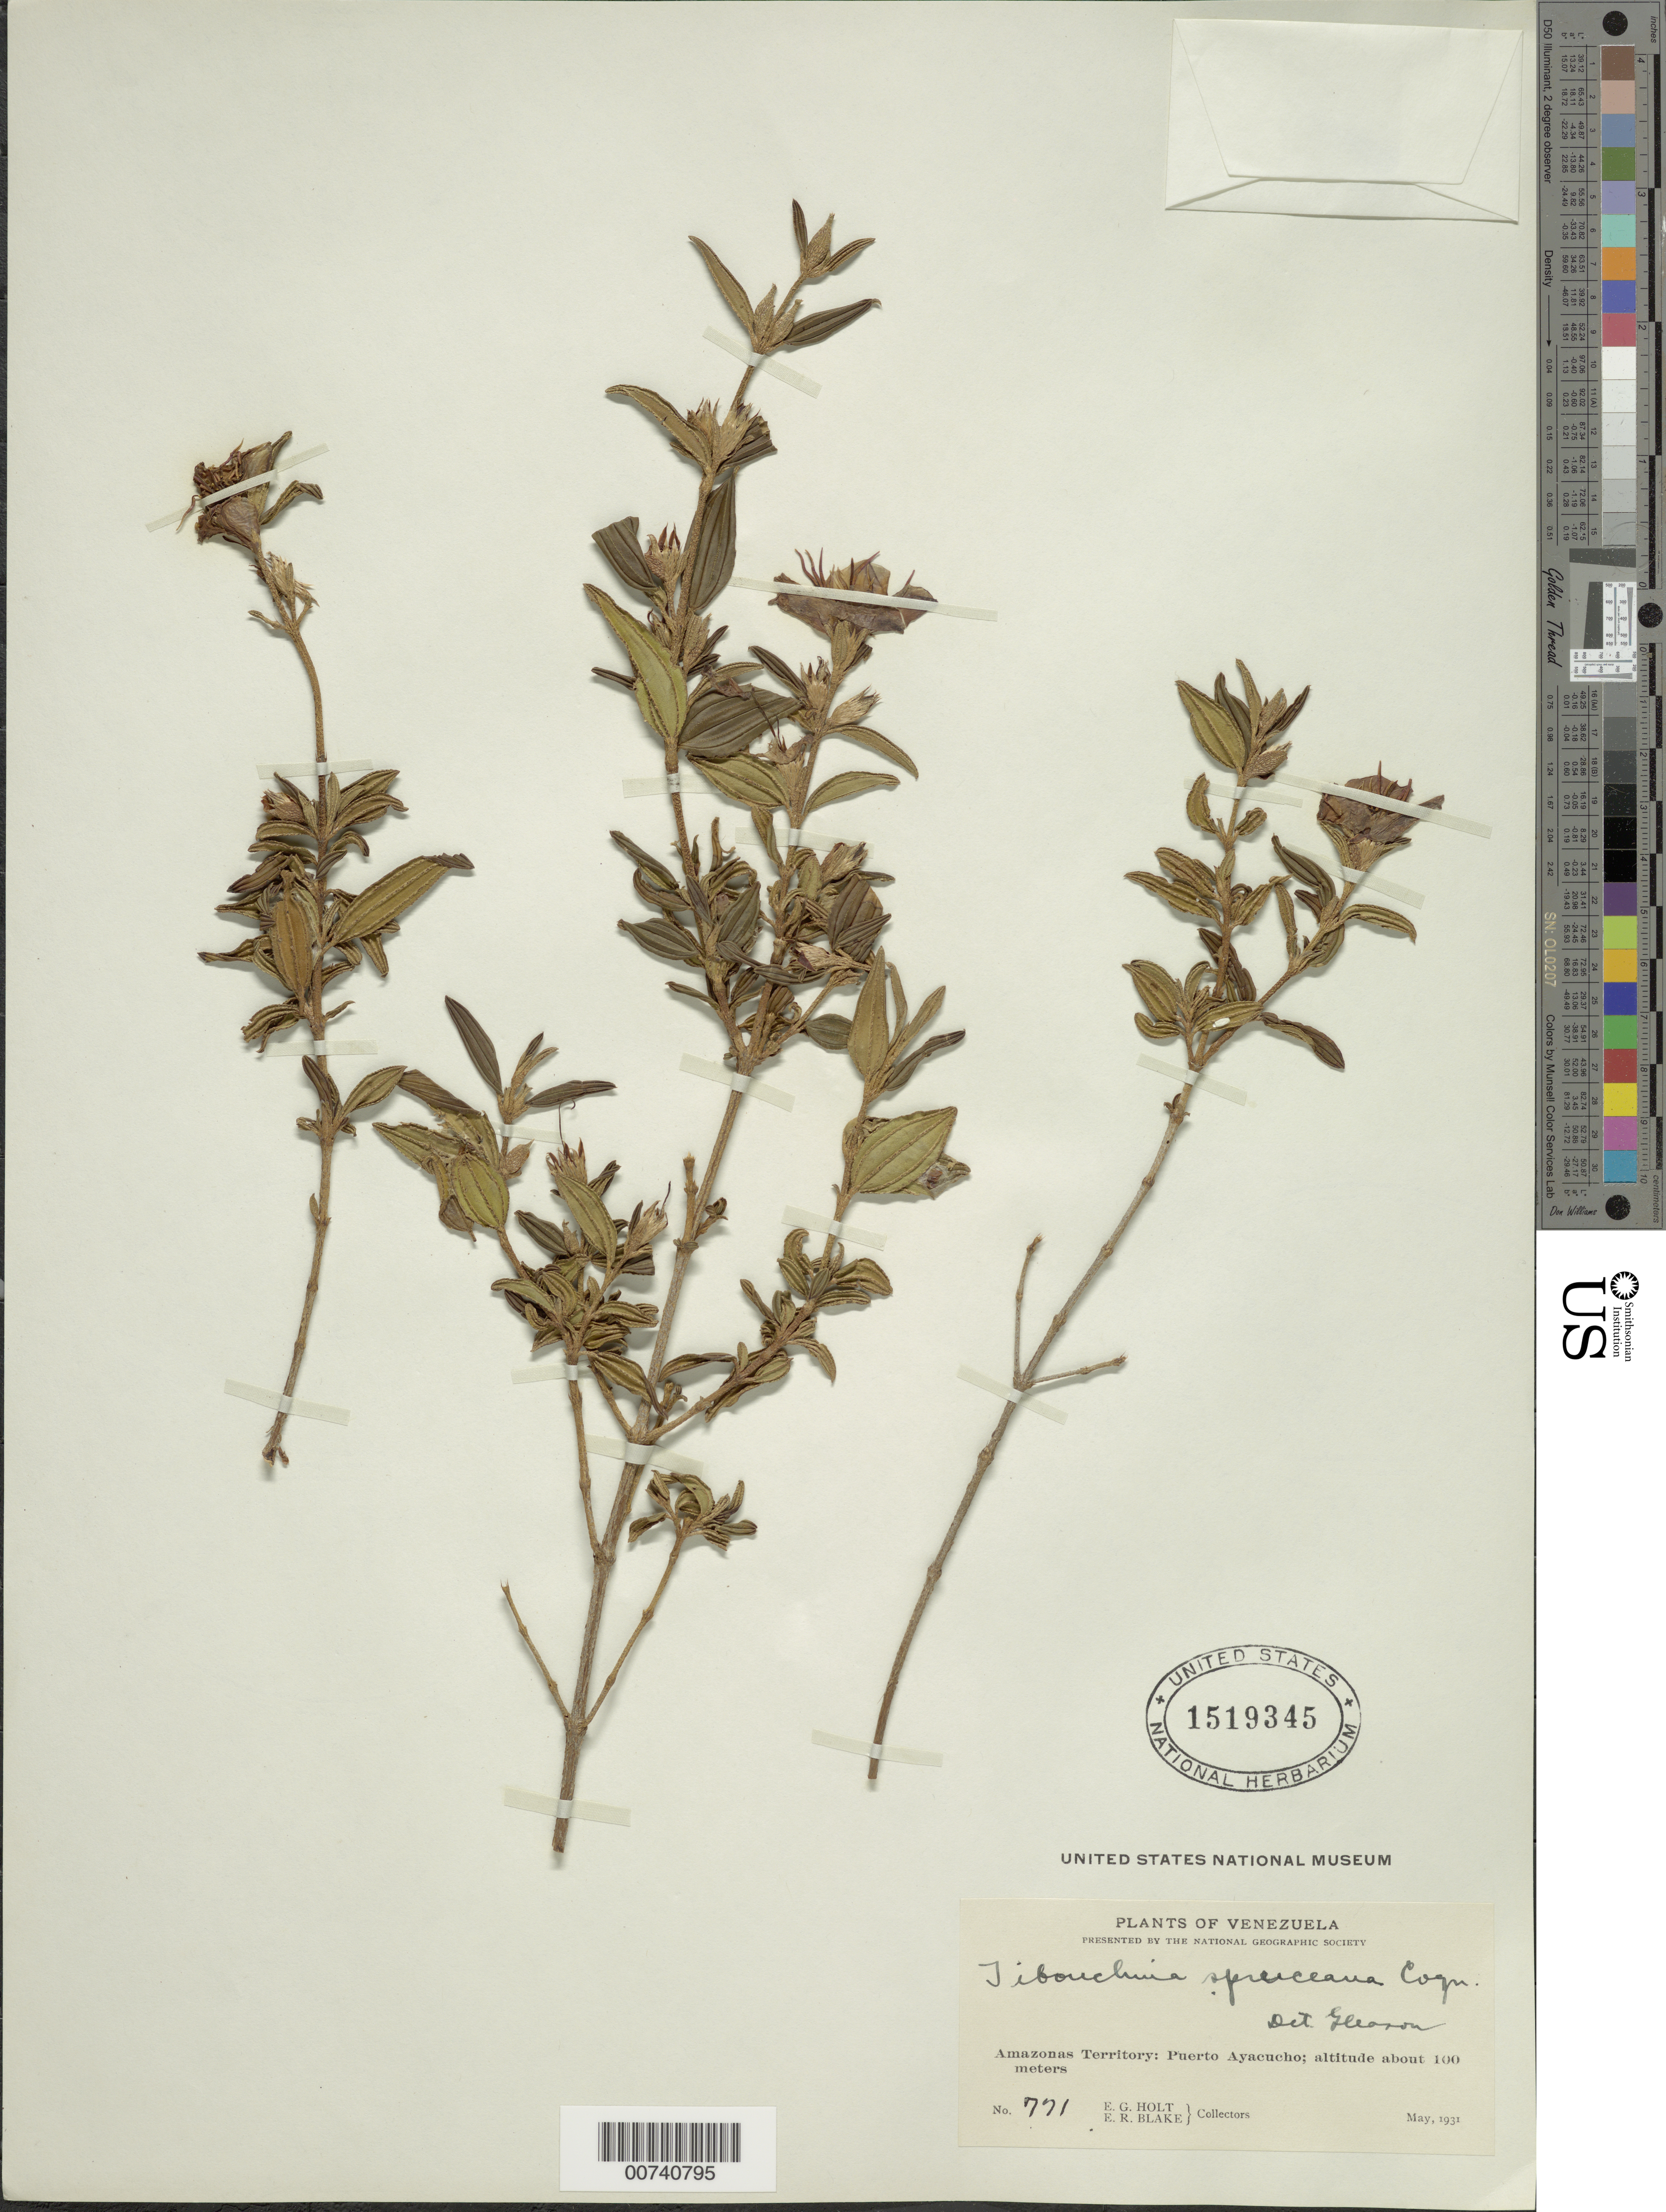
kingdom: Plantae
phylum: Tracheophyta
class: Magnoliopsida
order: Myrtales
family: Melastomataceae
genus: Tibouchina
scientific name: Tibouchina spruceana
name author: Cogn.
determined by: Gleason, H. A.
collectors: E. Holt & E. R. Blake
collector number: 771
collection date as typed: May-31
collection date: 1931-05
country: Venezuela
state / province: Amazonas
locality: Puerto Ayacucho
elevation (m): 100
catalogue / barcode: US 1519345